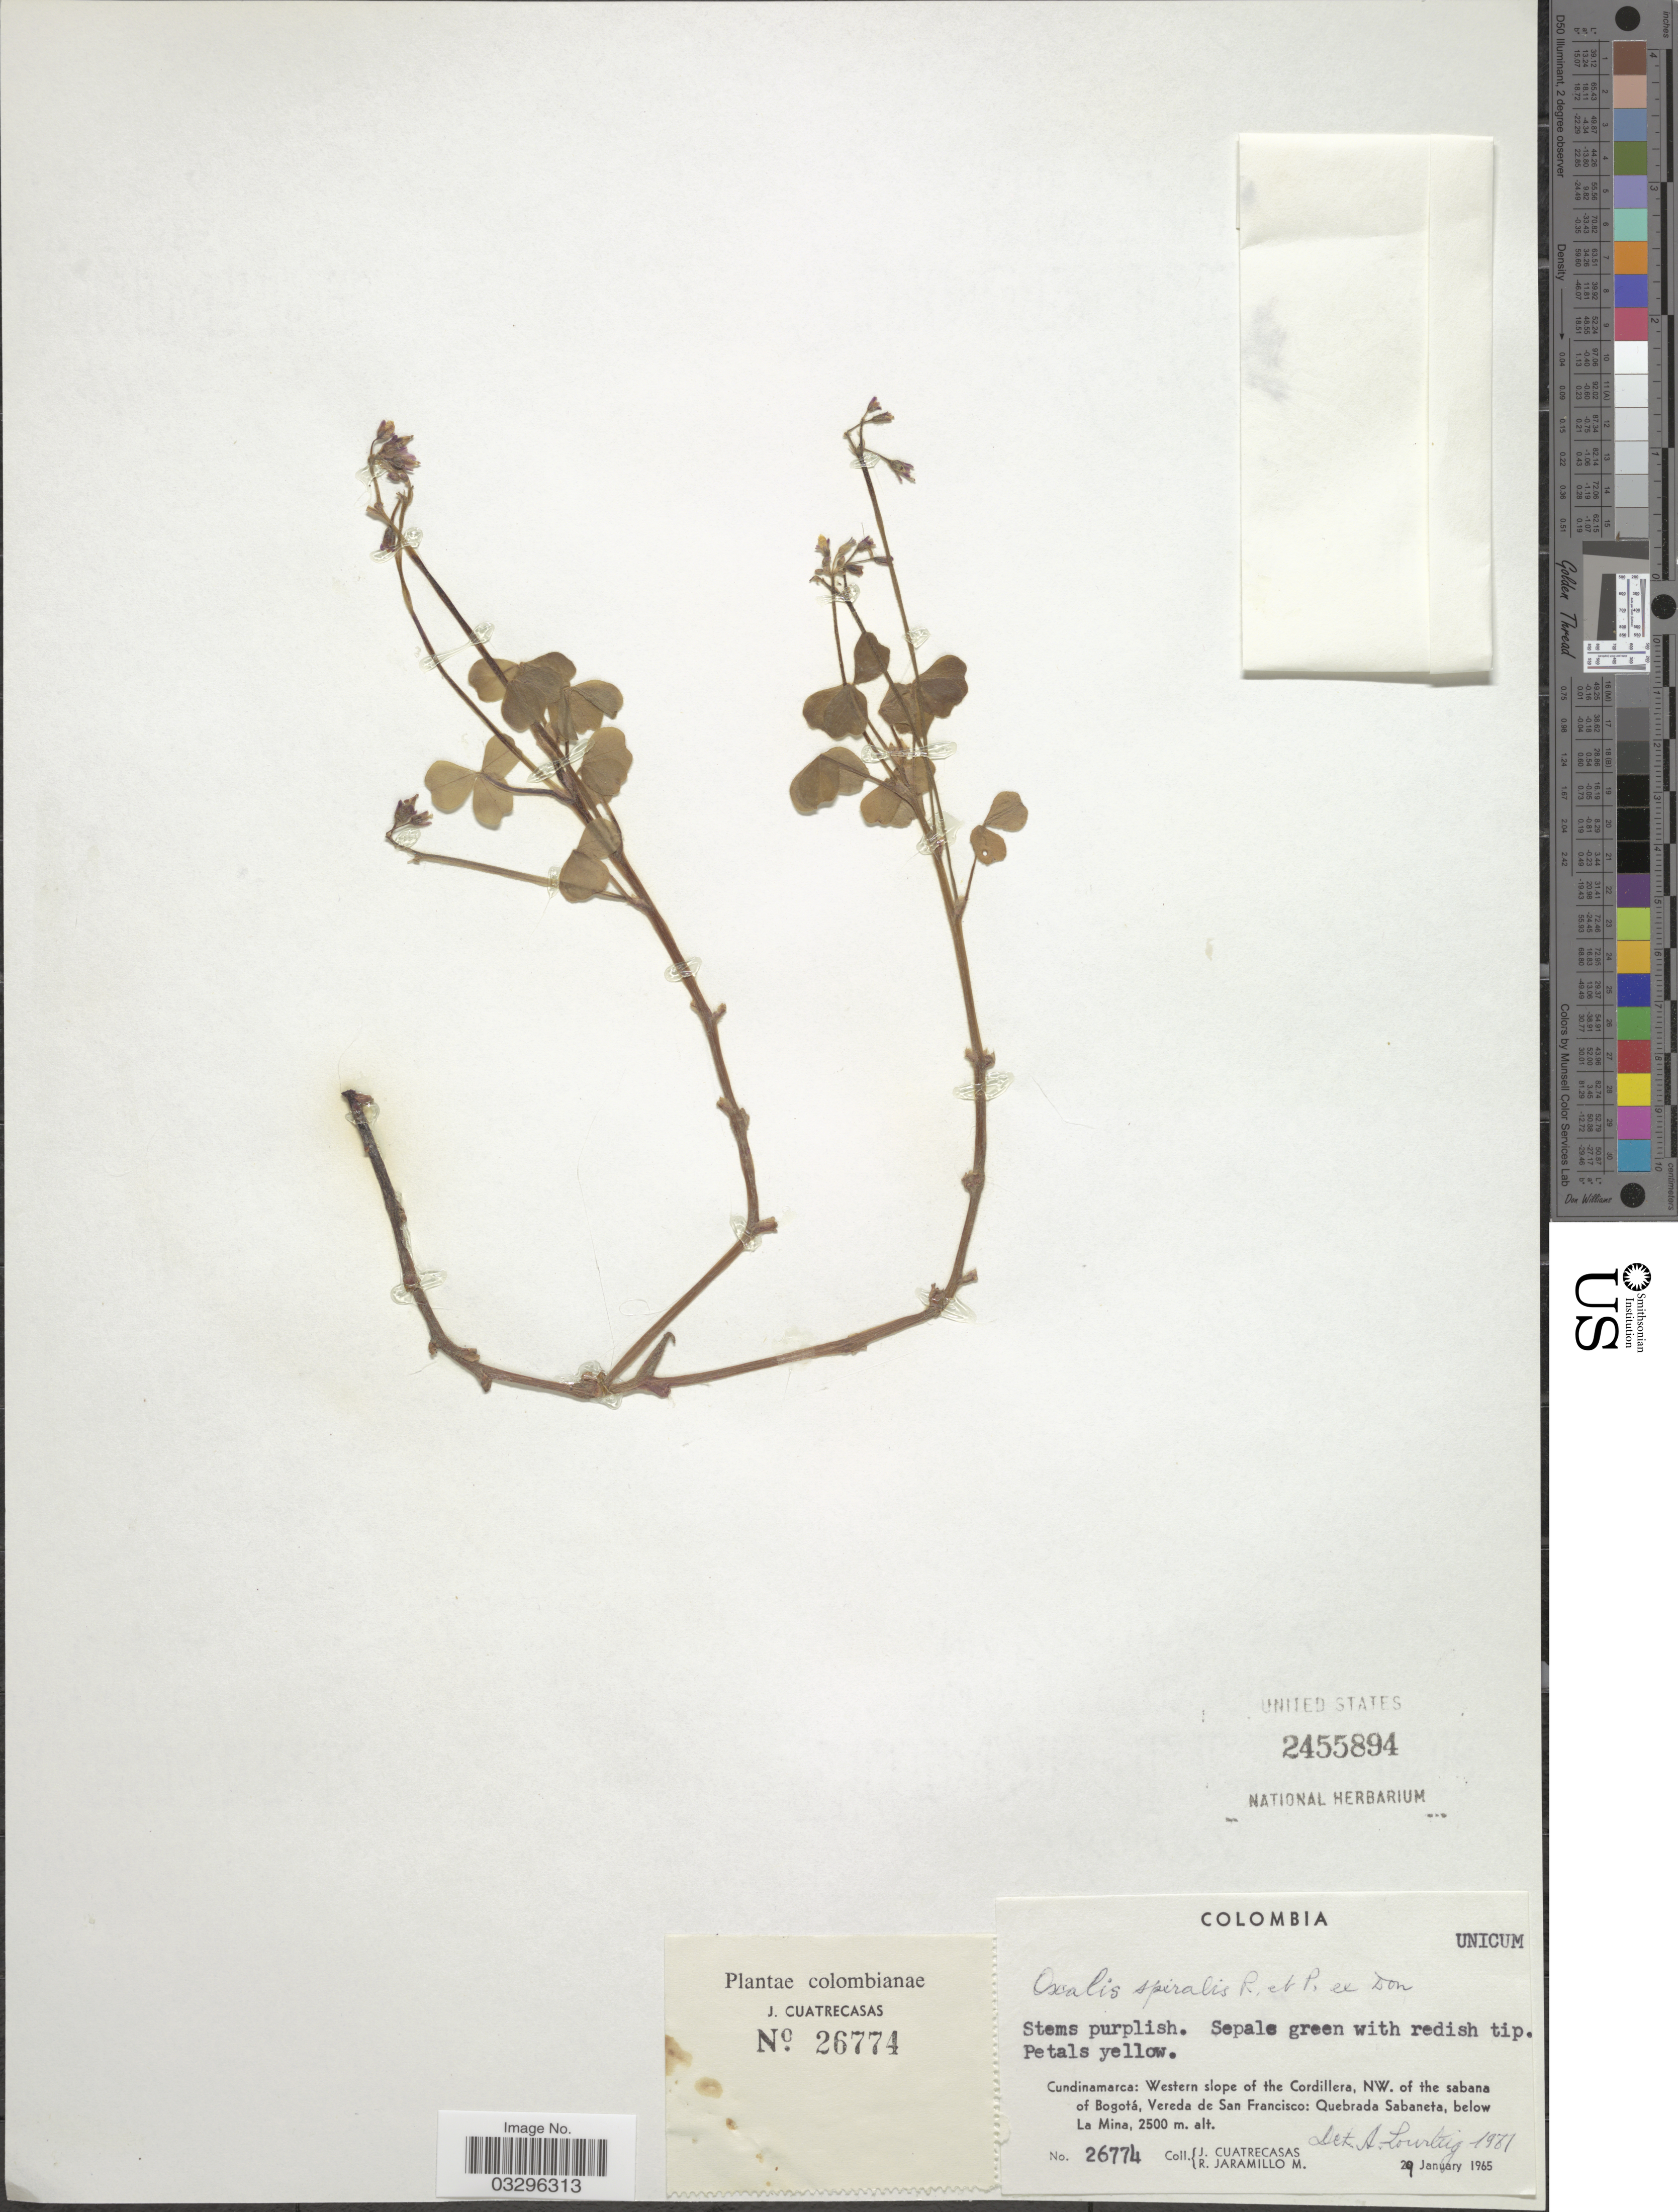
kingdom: Plantae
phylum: Tracheophyta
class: Magnoliopsida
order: Oxalidales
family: Oxalidaceae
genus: Oxalis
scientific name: Oxalis spiralis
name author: Ruiz & Pav. ex G. Don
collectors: J. Cuatrecasas & R. Jaramillo M.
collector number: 26774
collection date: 1965-01-29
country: Colombia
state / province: Cundinamarca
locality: Western slope of the Cordillera, NW. of the sabana of Bogotá, Vereda de San Francisco: Quebrada Sabaneta, below La Mina.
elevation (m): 2500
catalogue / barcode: US 2455894